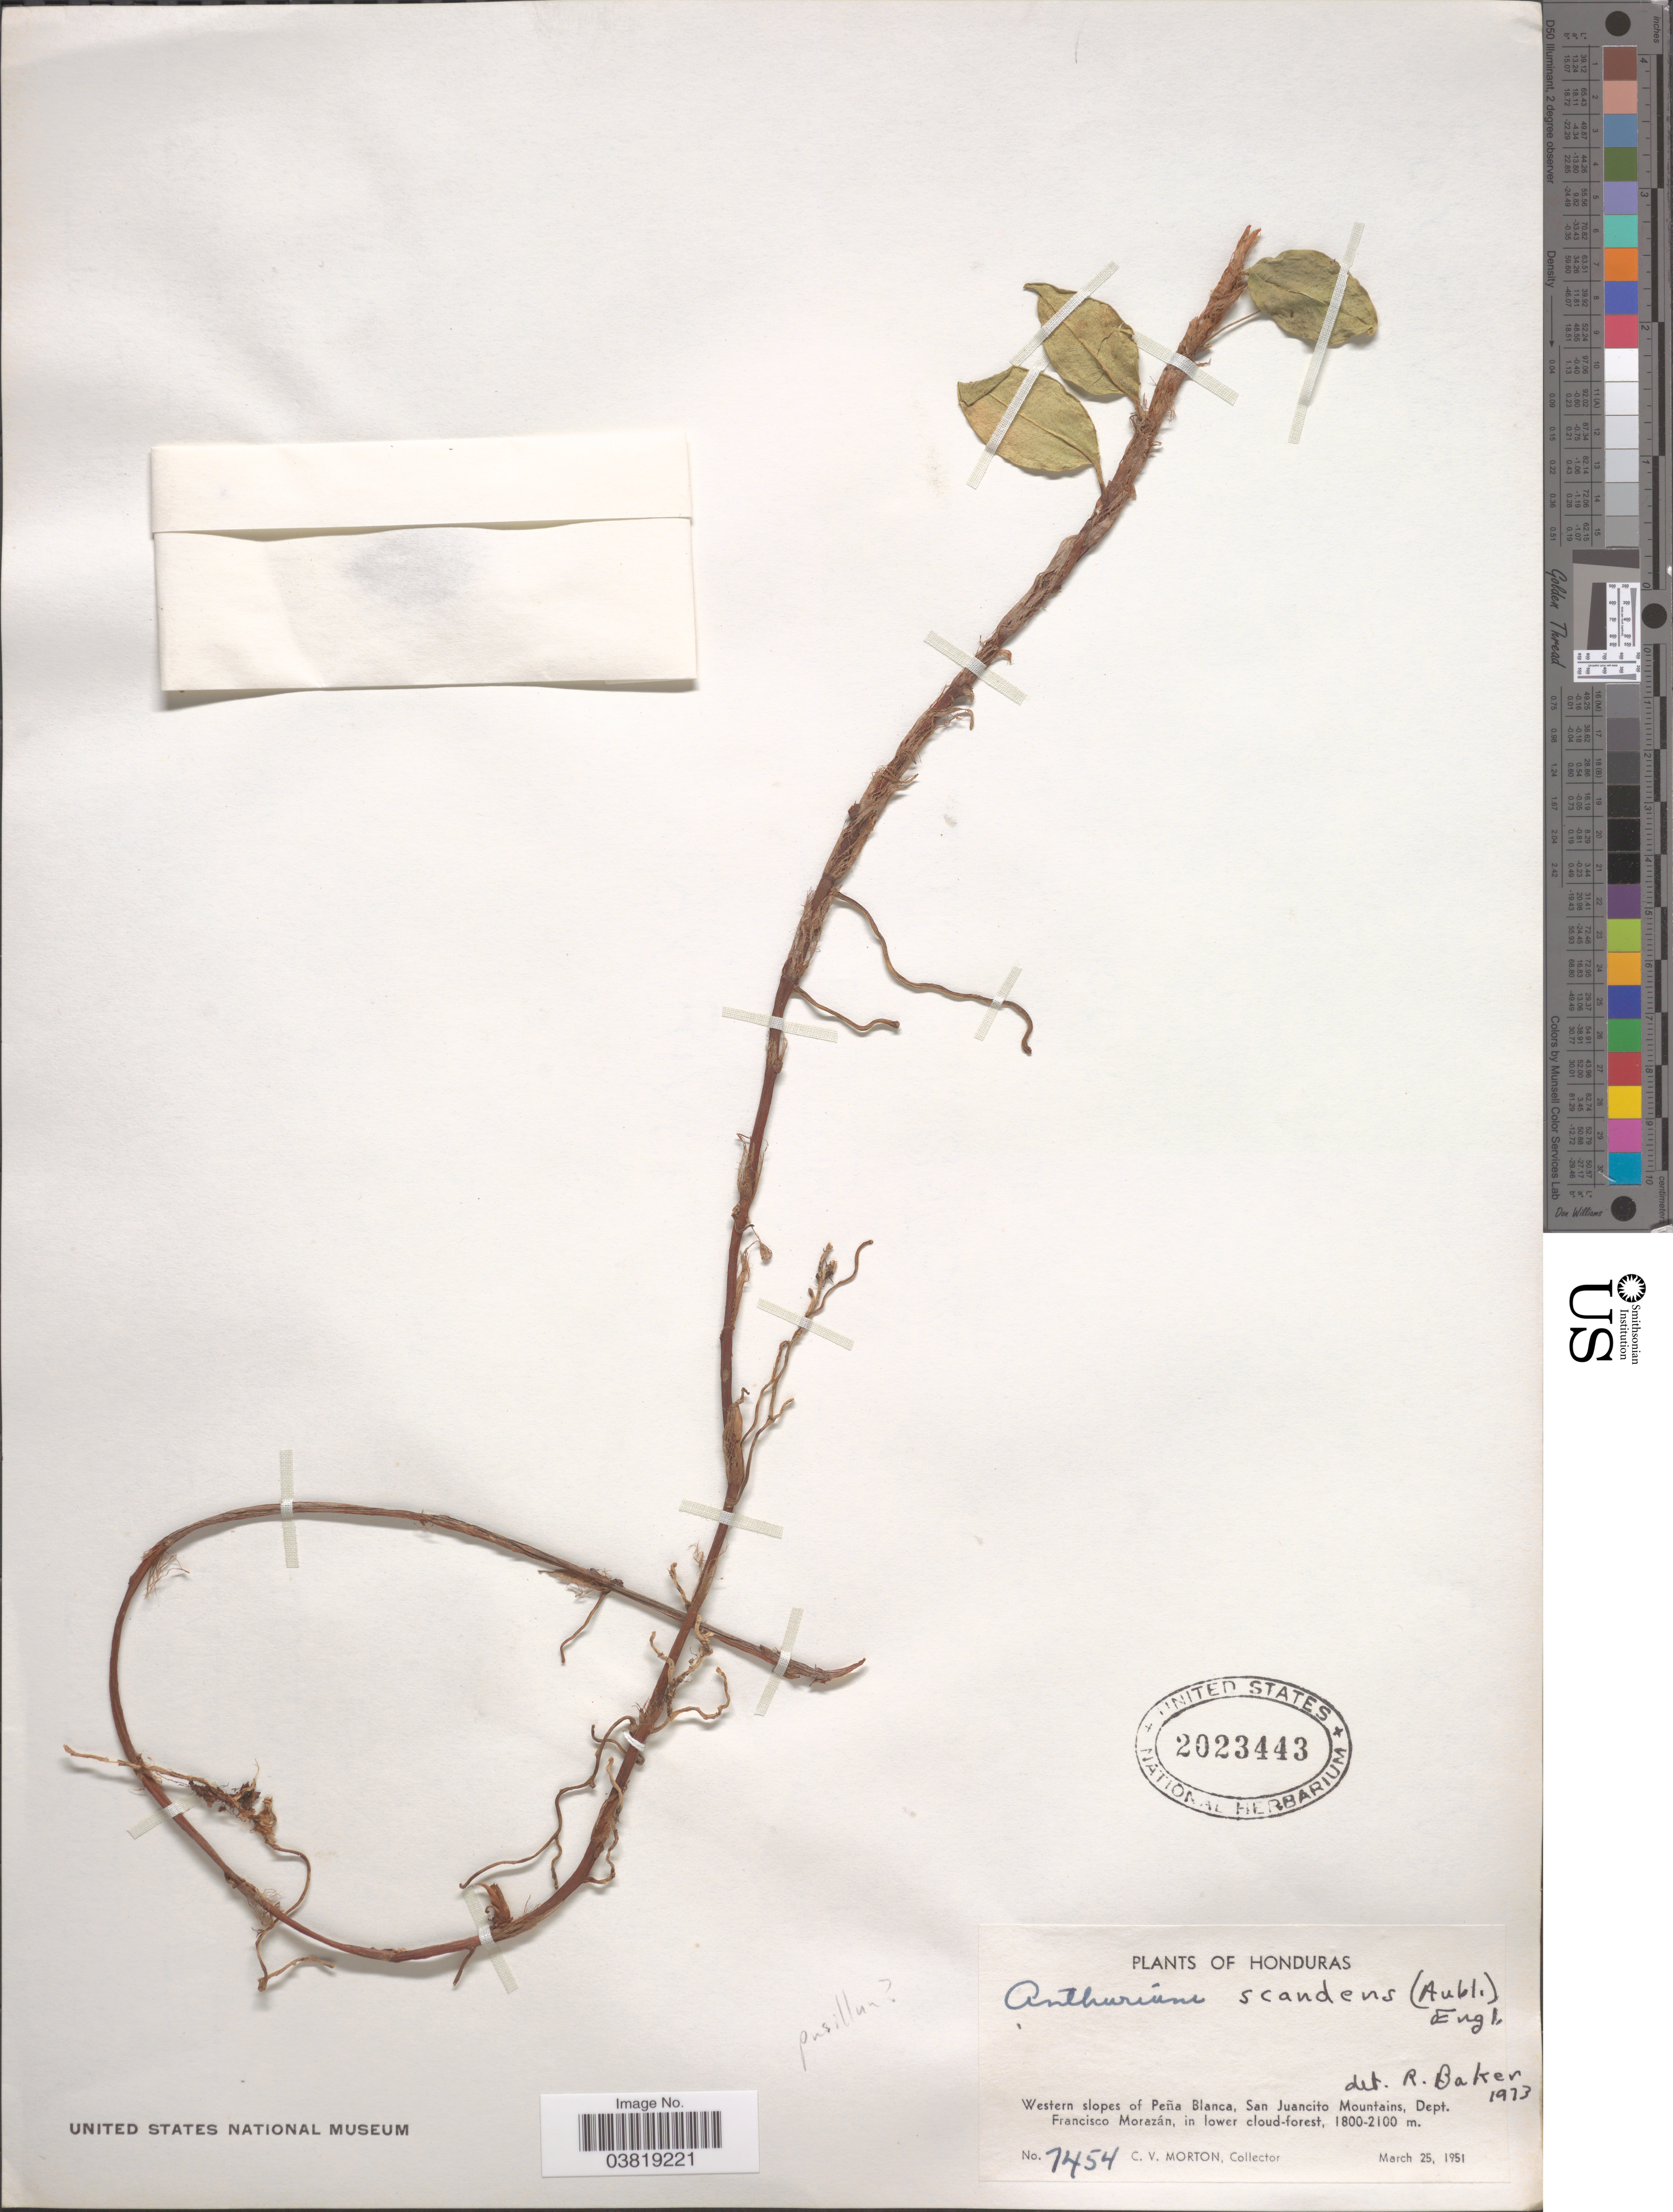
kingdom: Plantae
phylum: Tracheophyta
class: Liliopsida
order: Alismatales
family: Araceae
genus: Anthurium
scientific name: Anthurium scandens var. scandens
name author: (Aubl.) Engl.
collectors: C. V. Morton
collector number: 7454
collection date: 1951-03-25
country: Honduras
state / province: Fco. Morazán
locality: Western slopes of Peña Blanca, San Juancito Mountains, Dept. Francisco Morazán.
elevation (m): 1800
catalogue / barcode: US 2023443